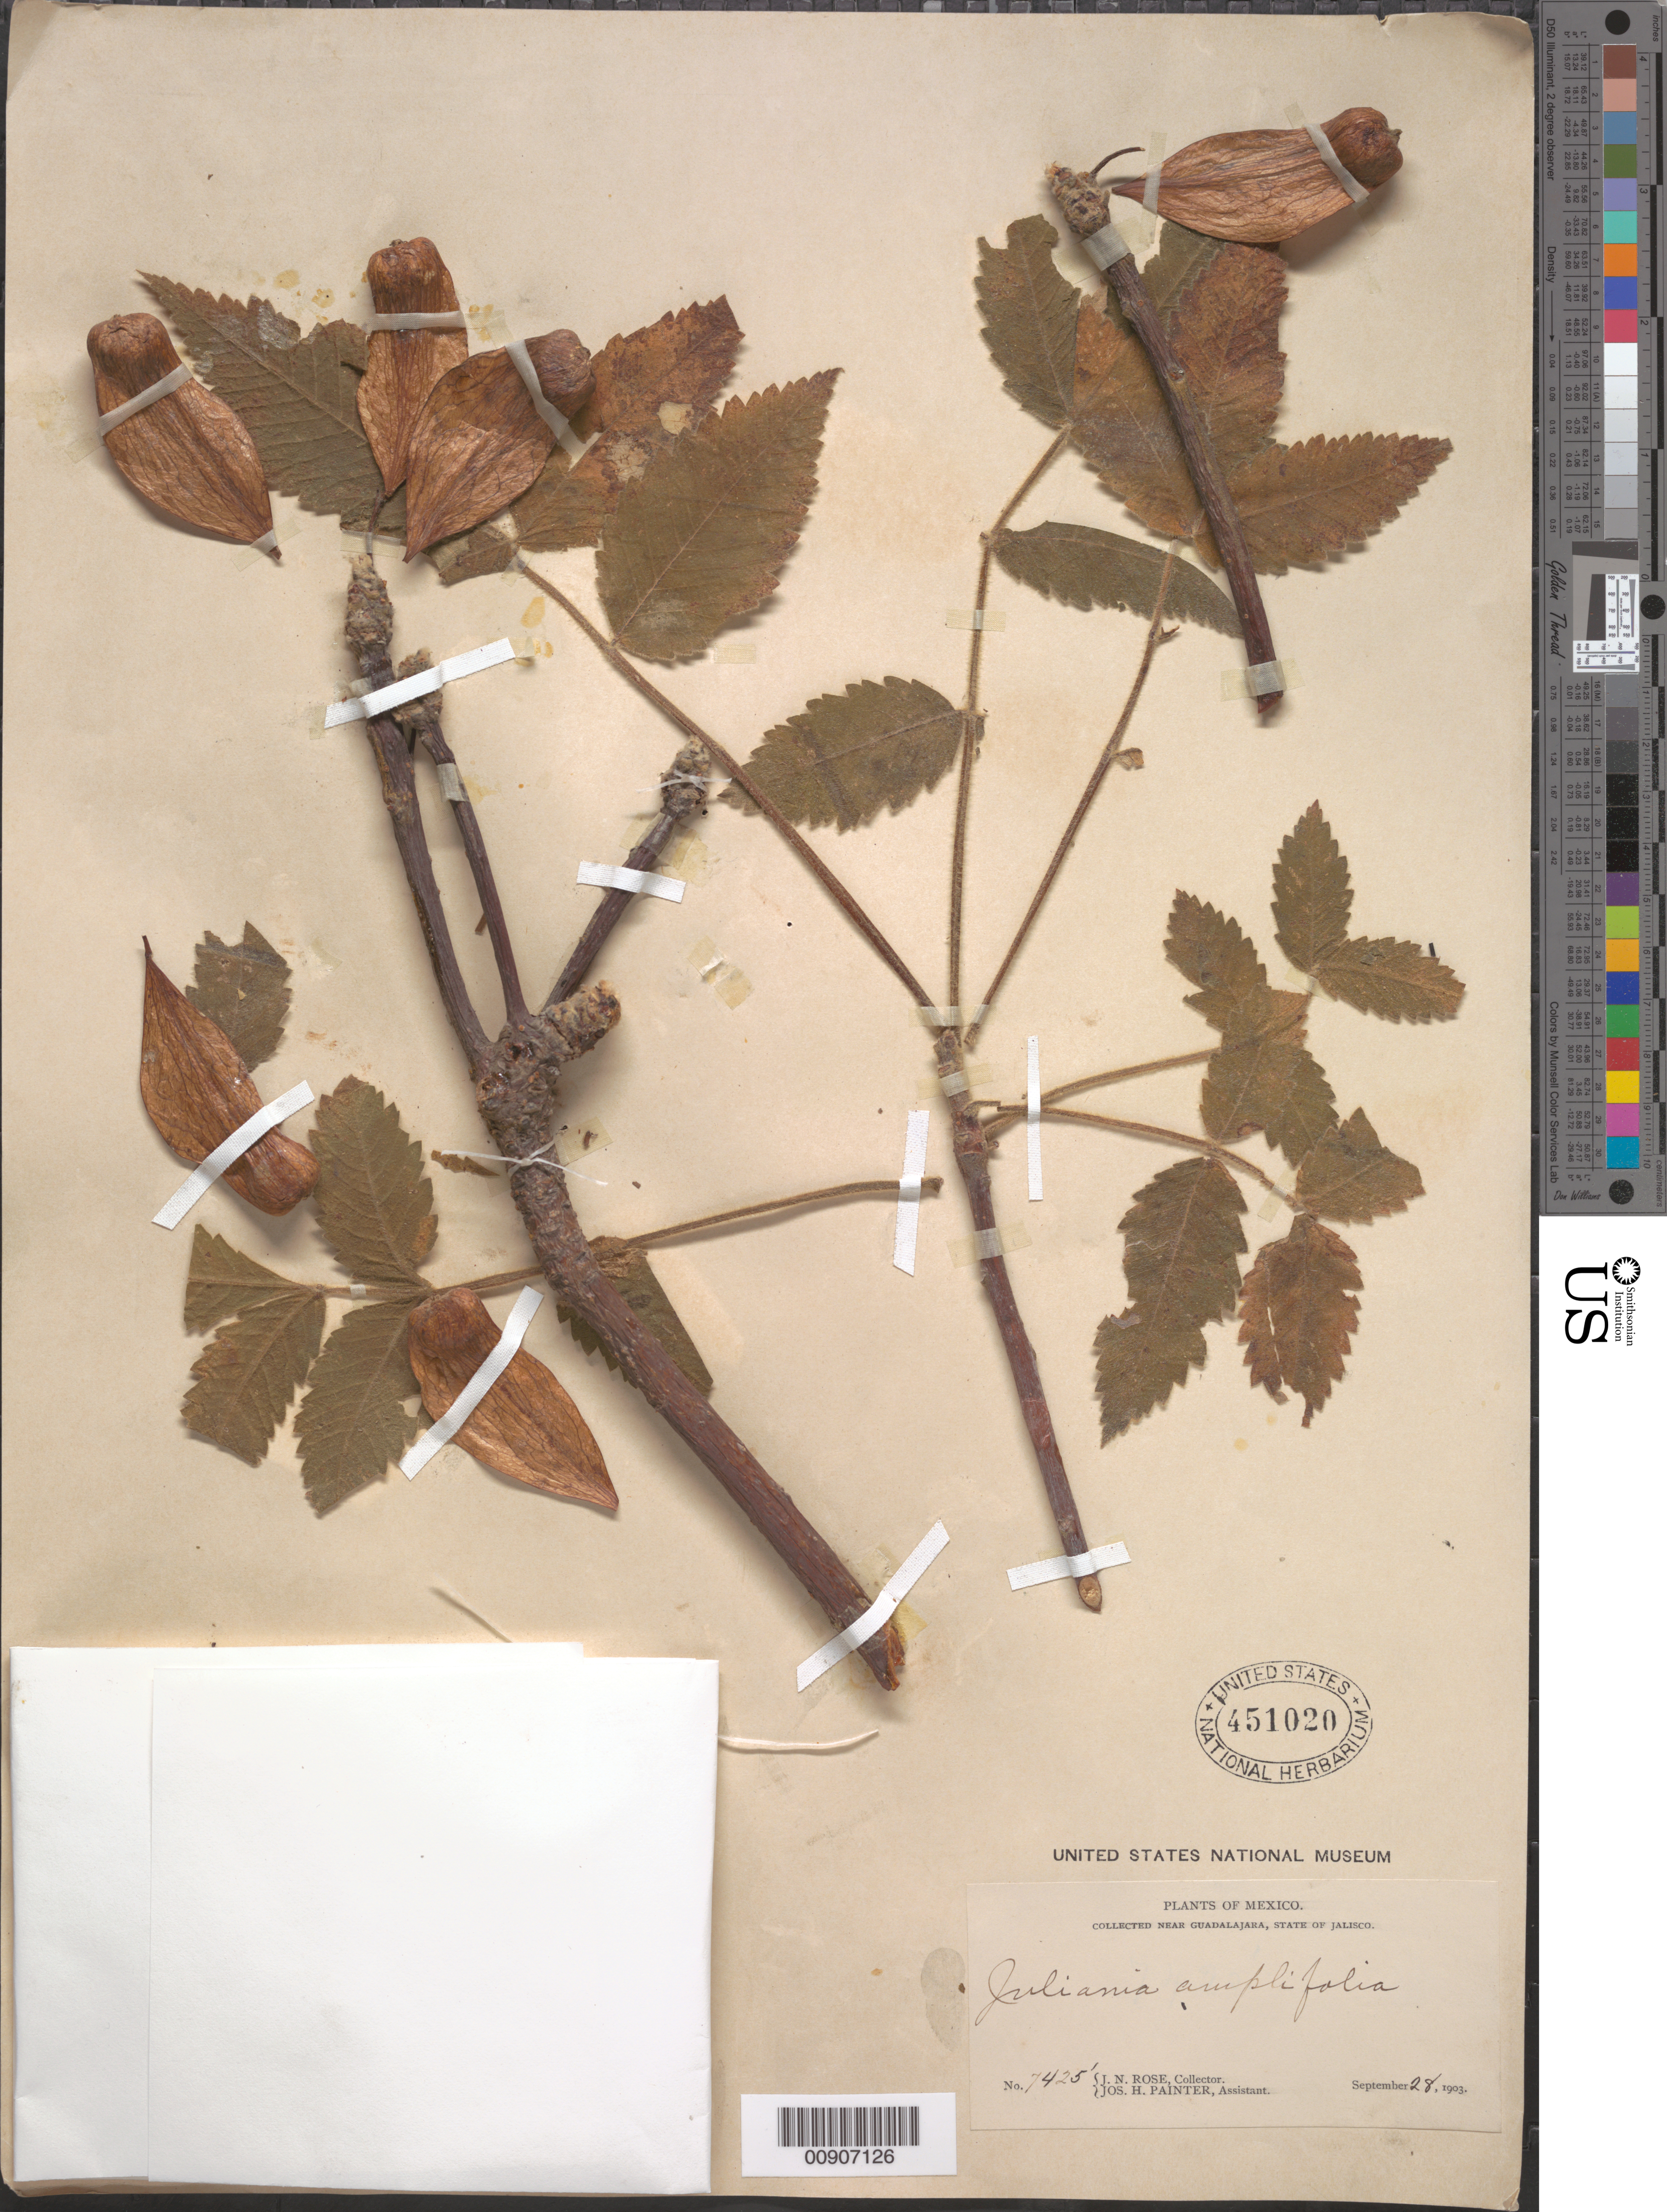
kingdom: Plantae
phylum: Tracheophyta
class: Magnoliopsida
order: Sapindales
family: Anacardiaceae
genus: Amphipterygium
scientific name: Amphipterygium amplifolium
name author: (Hemsl. & Rose) Hemsl. & Rose ex Standl.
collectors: J. N. Rose & J. H. Painter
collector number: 7425 superscript 1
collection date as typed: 28 Sep 1903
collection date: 1903-09-28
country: Mexico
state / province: Jalisco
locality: Near Guadalajara, State of Jalisco.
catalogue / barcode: US 451020